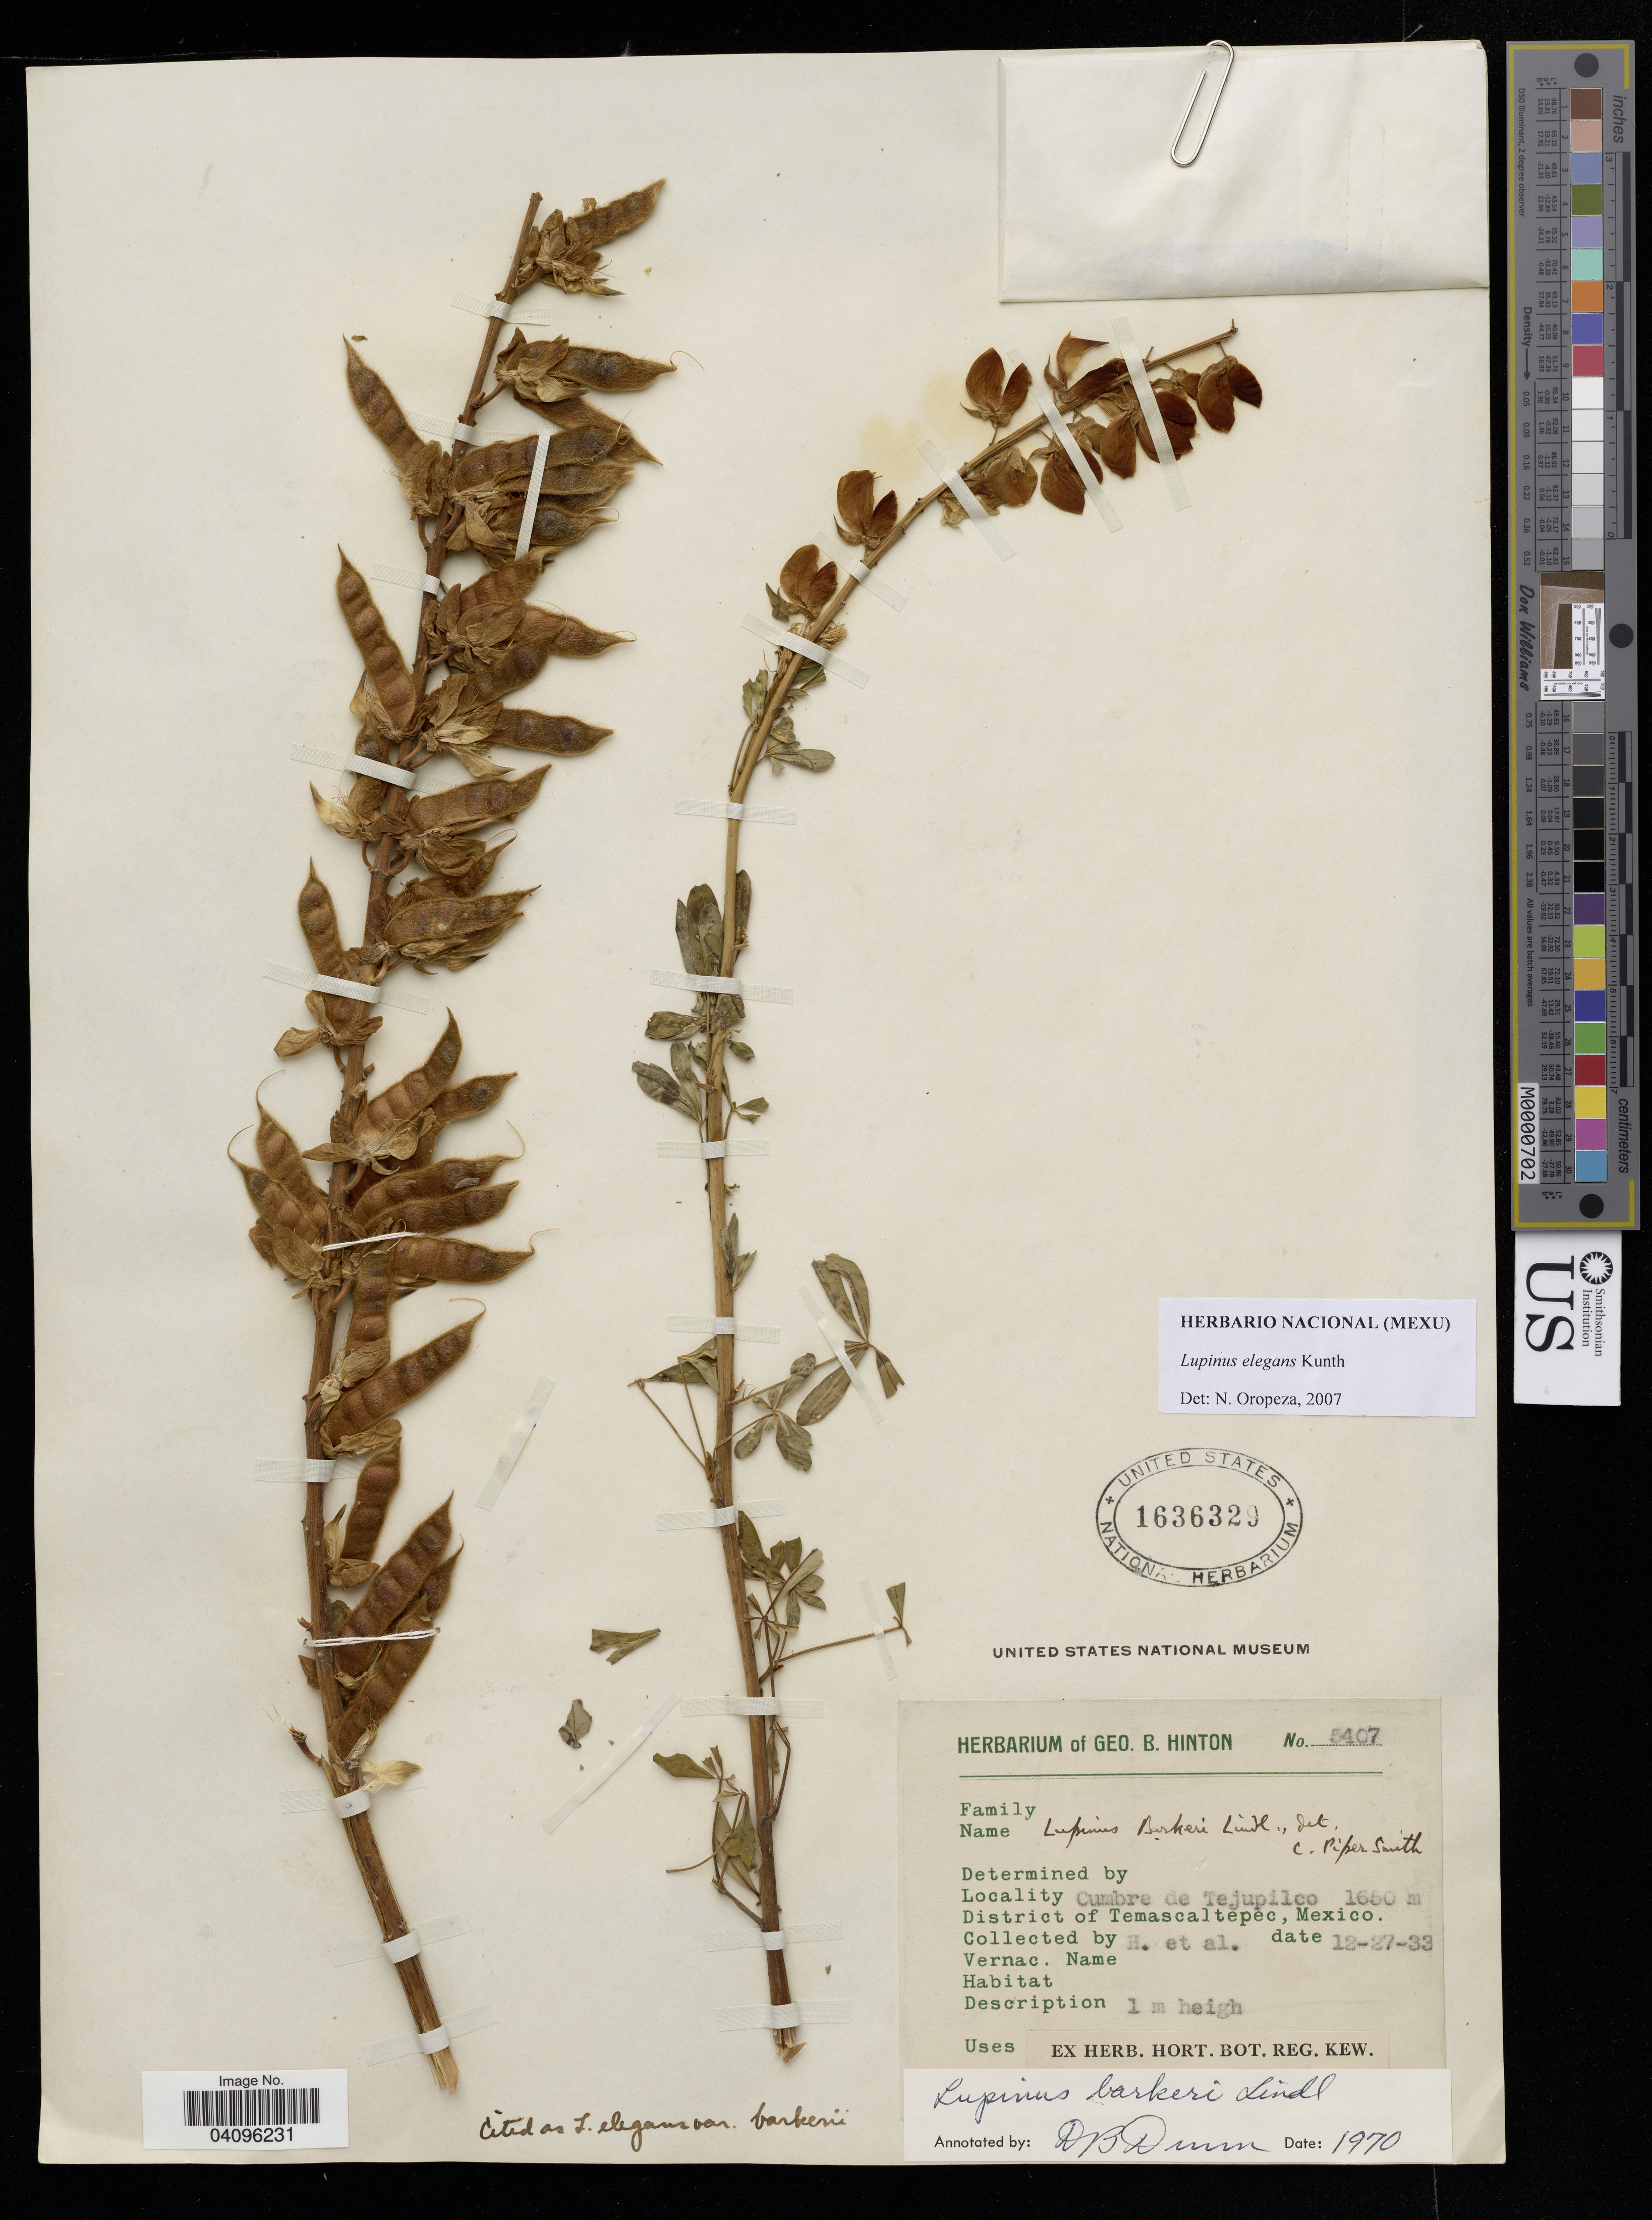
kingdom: Plantae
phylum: Tracheophyta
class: Magnoliopsida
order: Fabales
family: Fabaceae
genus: Lupinus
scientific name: Lupinus elegans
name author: Kunth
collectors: G. B. Hinton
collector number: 5407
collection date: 1933-12-27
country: Mexico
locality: Cumbre de Tejupilco. District of Temascaltepec.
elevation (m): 1650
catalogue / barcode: US 1636329